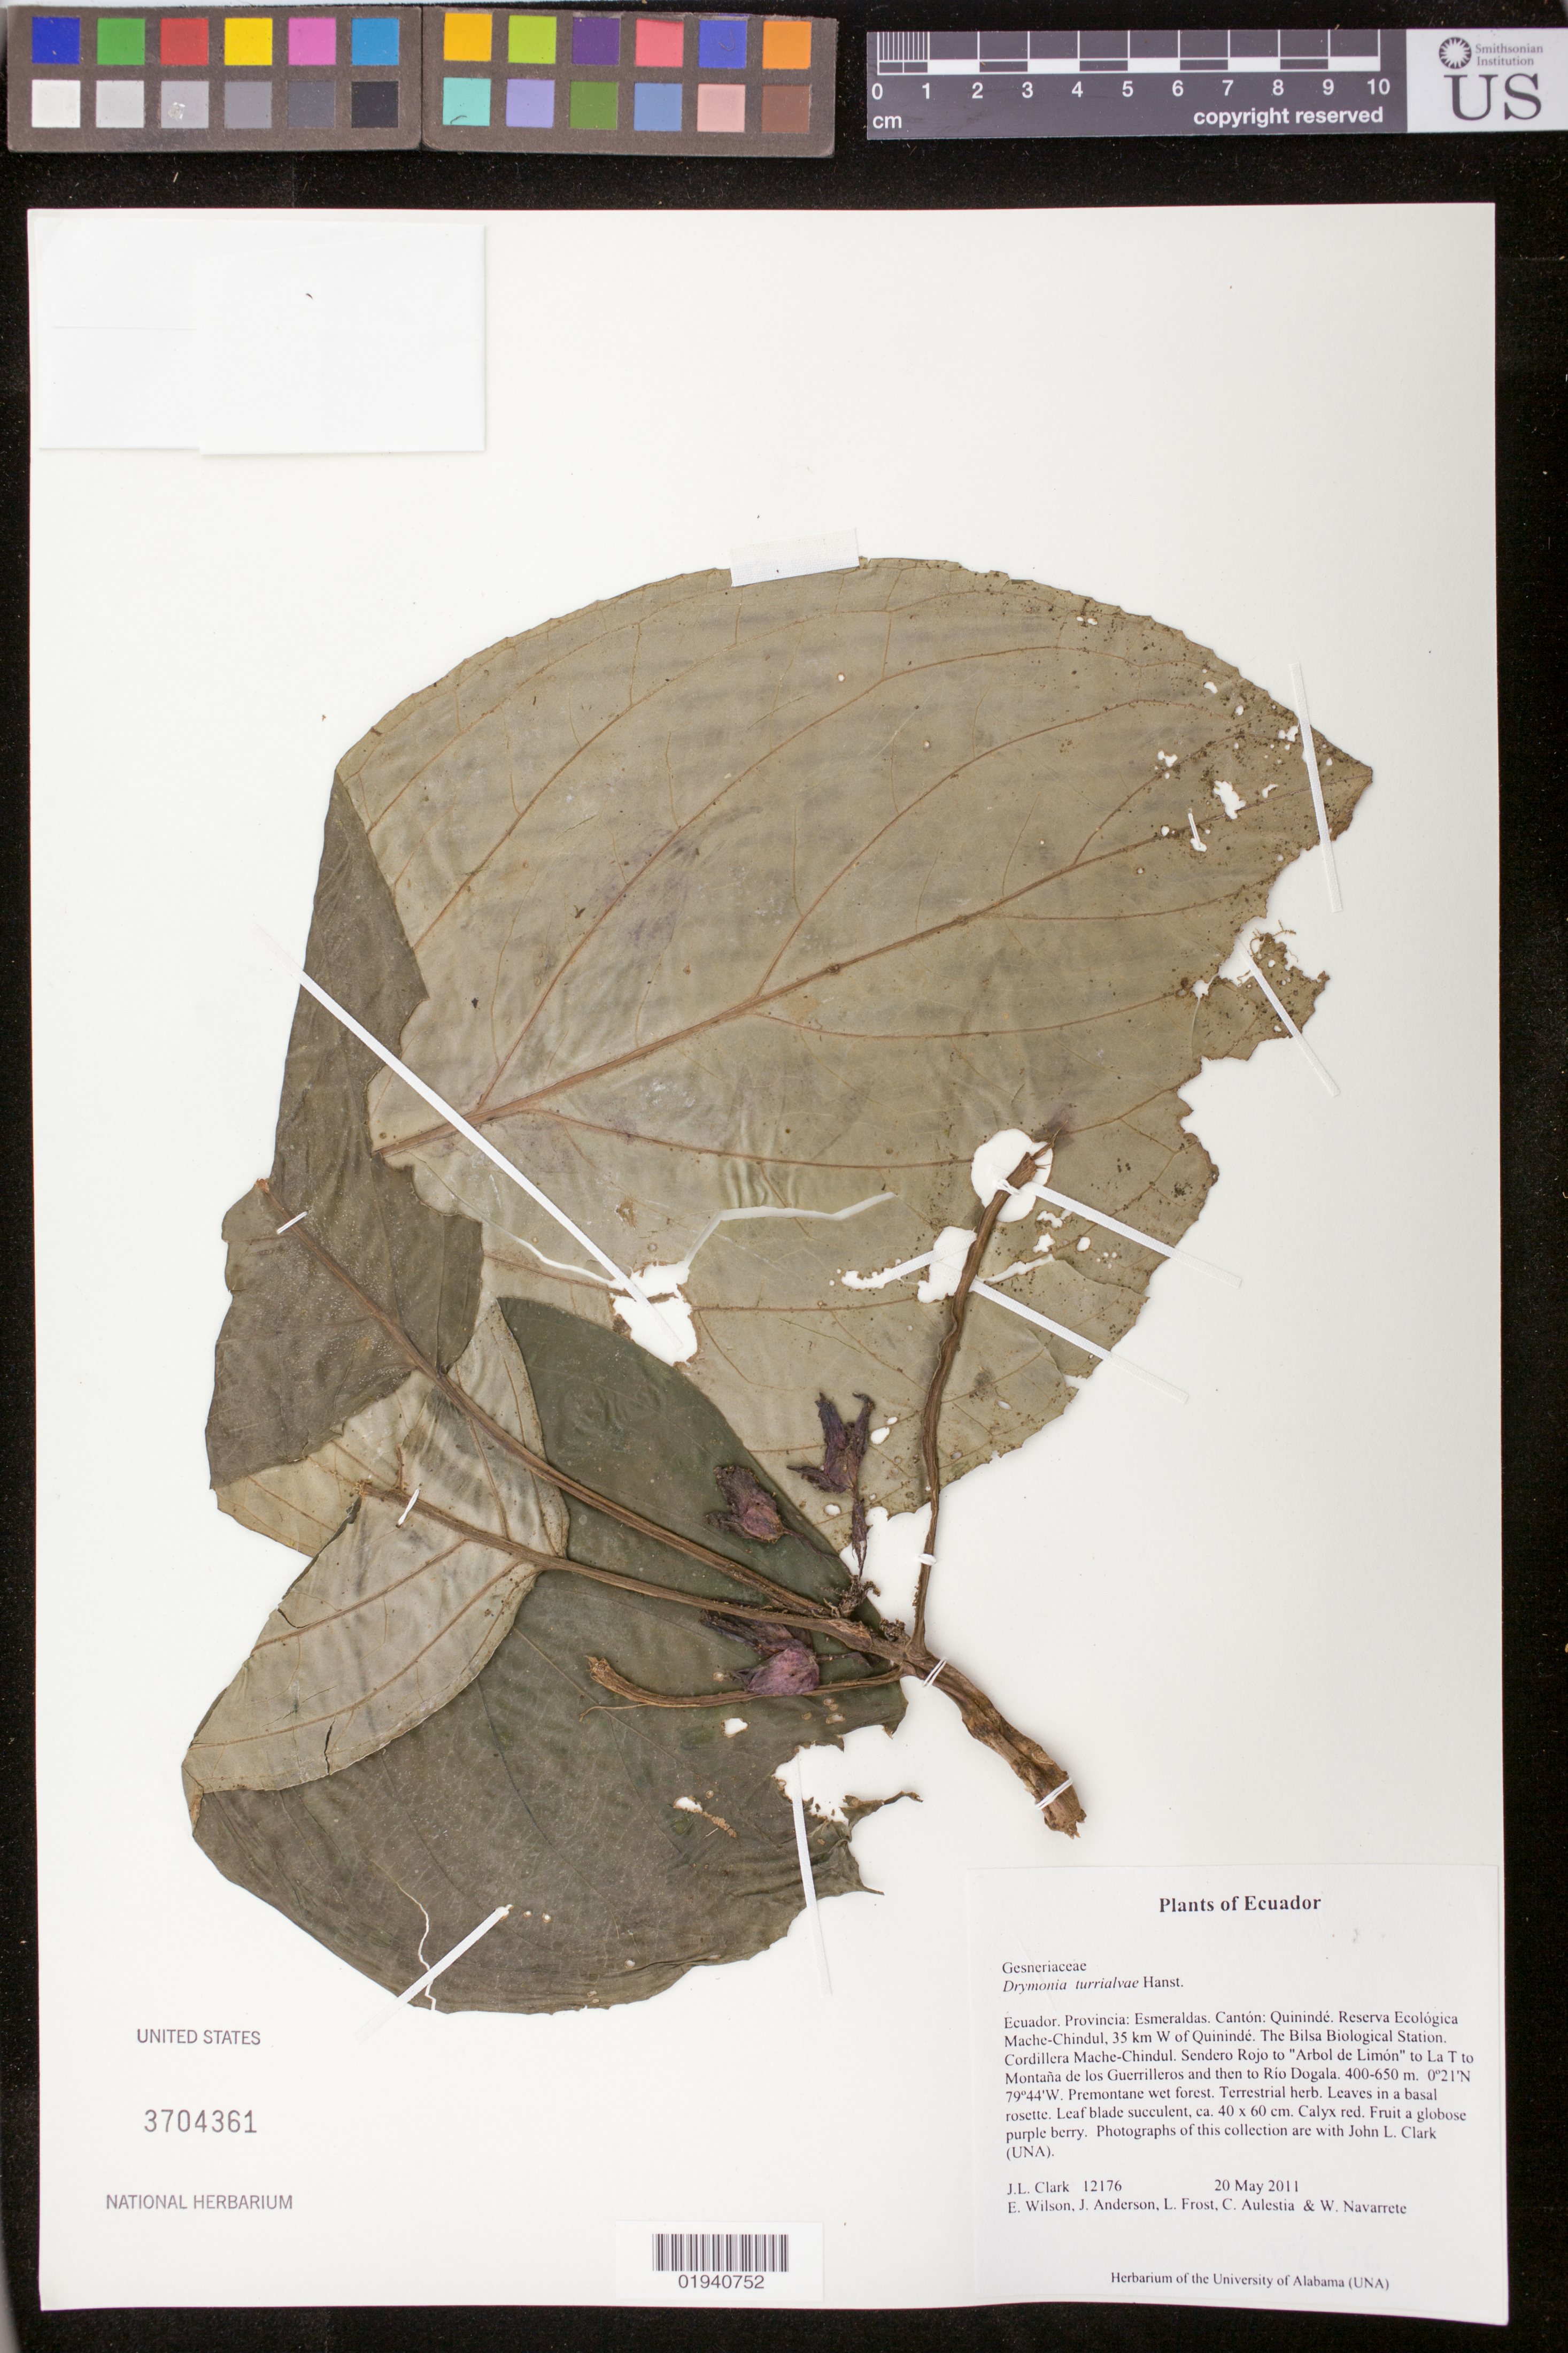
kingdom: Plantae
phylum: Tracheophyta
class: Magnoliopsida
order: Lamiales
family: Gesneriaceae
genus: Drymonia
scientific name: Drymonia turrialvae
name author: Hanst.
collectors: J. L. Clark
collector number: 12176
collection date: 2011-05-20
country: Ecuador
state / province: Esmeraldas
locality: Canton: Quininde, Reserva Ecologica Mache-Chindul, 35 km W of Quininde. Bilsa Biological Station. Cordillera Mache-Chindul. Sendero Rojo to "Arbol de Limon" to La T to Montana de los Guerrilleros and then to Rio Dogala.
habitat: Premontane wet forest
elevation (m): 400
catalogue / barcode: US 3704361